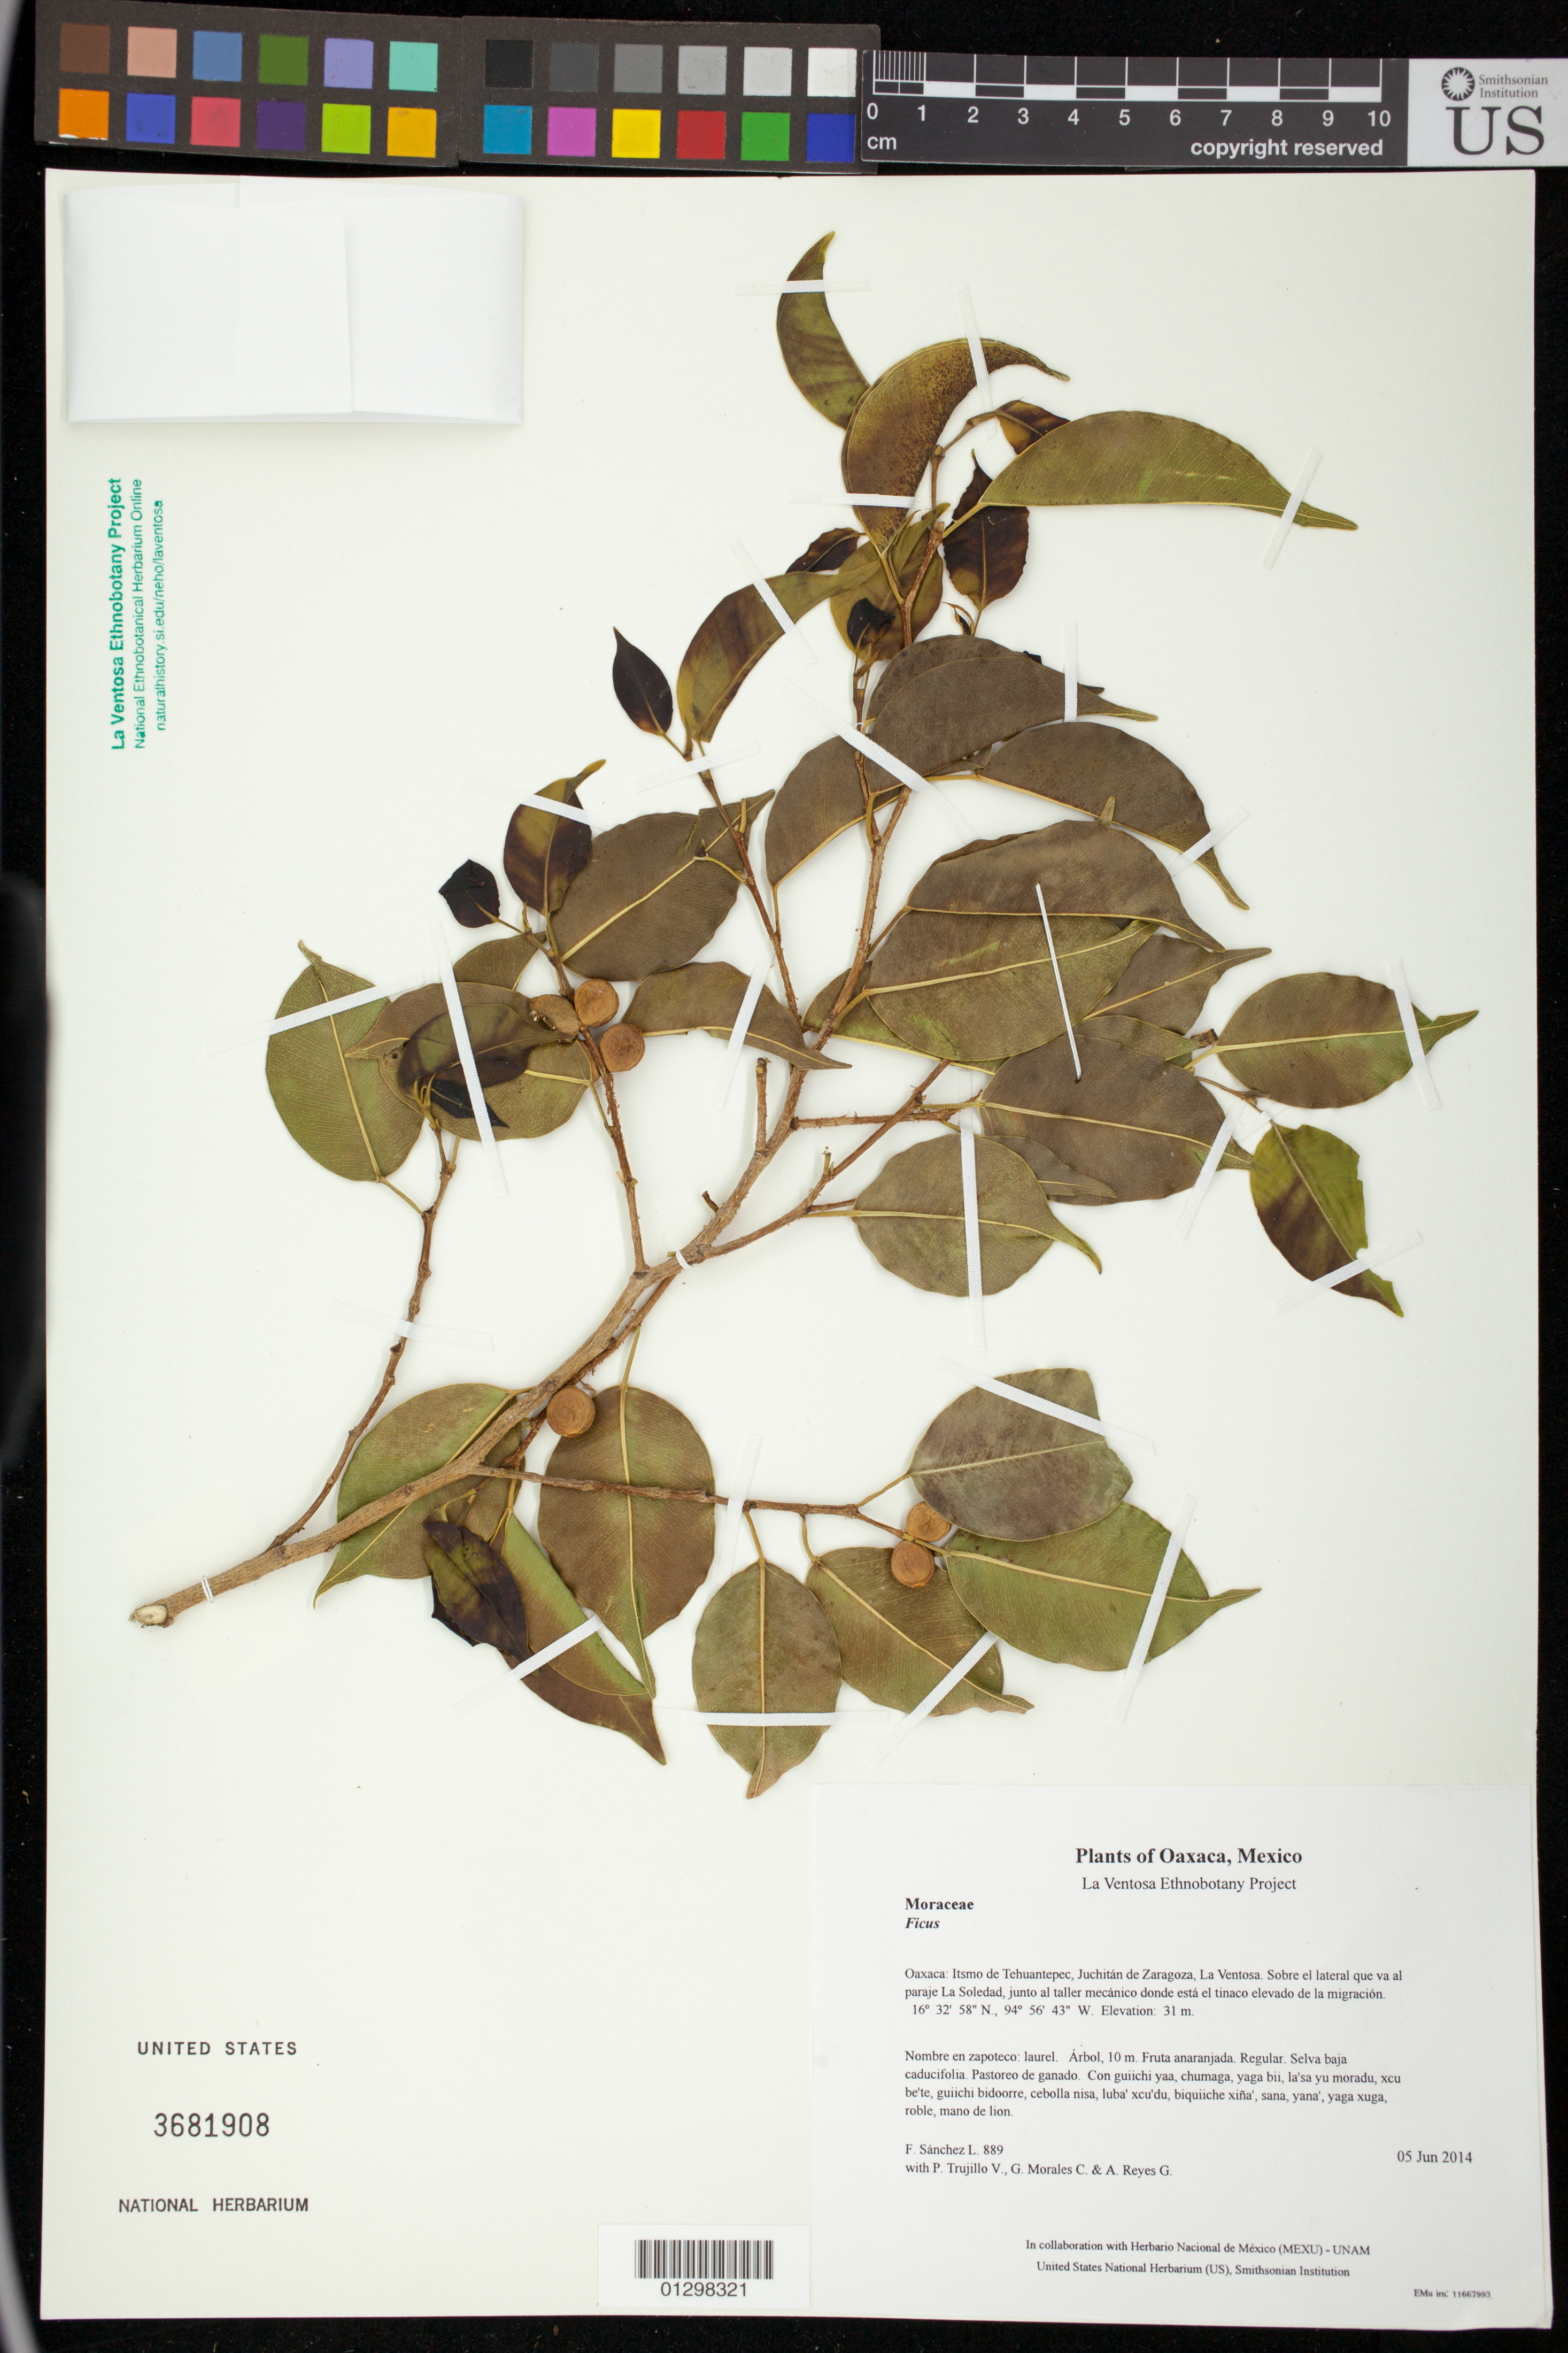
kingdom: Plantae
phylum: Tracheophyta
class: Magnoliopsida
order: Rosales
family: Moraceae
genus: Ficus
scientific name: Ficus benjamina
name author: L.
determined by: Reyes García, A.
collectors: F. Sánchez L., P. Trujillo V., G. Morales C. & A. Reyes G.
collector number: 889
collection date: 2014-06-05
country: Mexico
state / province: Oaxaca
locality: Itsmo de Tehuantepec, Juchitán de Zaragoza, La Ventosa. Sobre el lateral que va al paraje La Soledad, junto al taller mecánico donde está el tinaco elevado de la migración.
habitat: Selva baja caducifolia. Pastoreo de ganado.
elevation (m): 31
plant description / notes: MEXU, SERO, US; Yaga. 10 m. Cuaananaxhi biguitu. Nuu.; laurel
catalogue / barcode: US 3681908